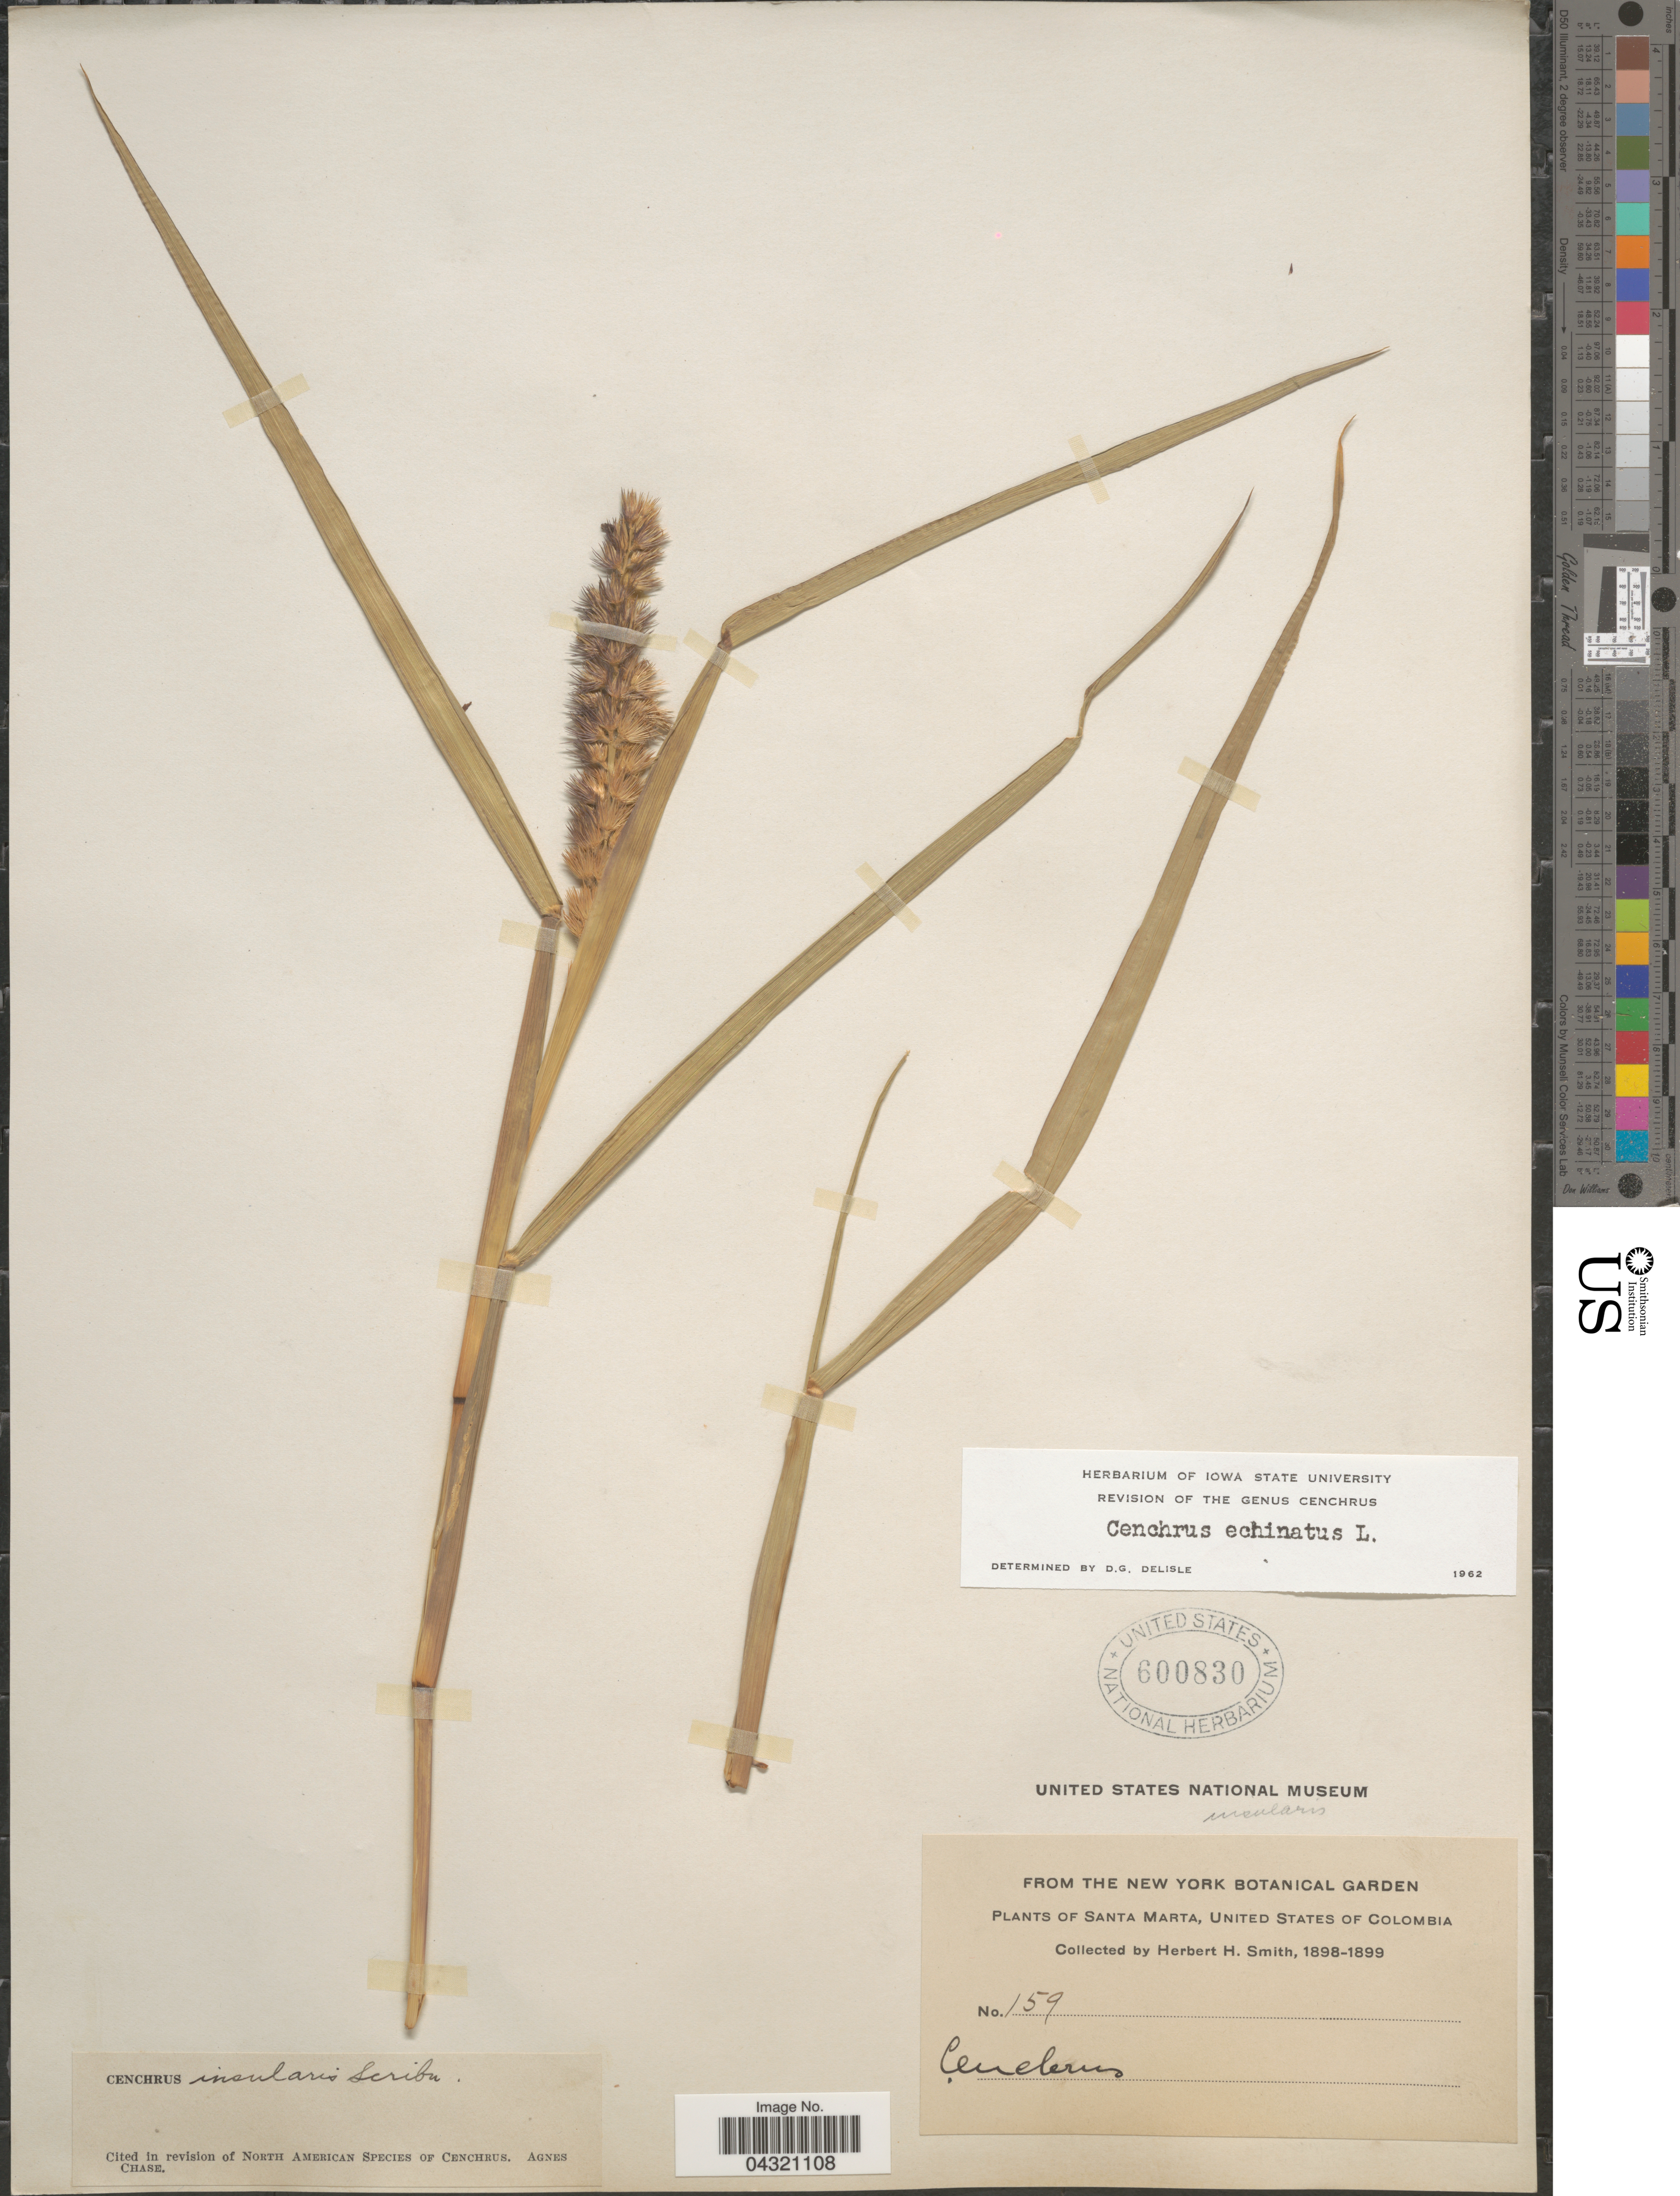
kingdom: Plantae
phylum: Tracheophyta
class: Liliopsida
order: Poales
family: Poaceae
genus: Cenchrus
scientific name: Cenchrus echinatus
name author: L.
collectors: Herbert H. Smith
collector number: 159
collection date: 1898/1899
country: Colombia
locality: Santa Marta, United States of Colombia.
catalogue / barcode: US 600830